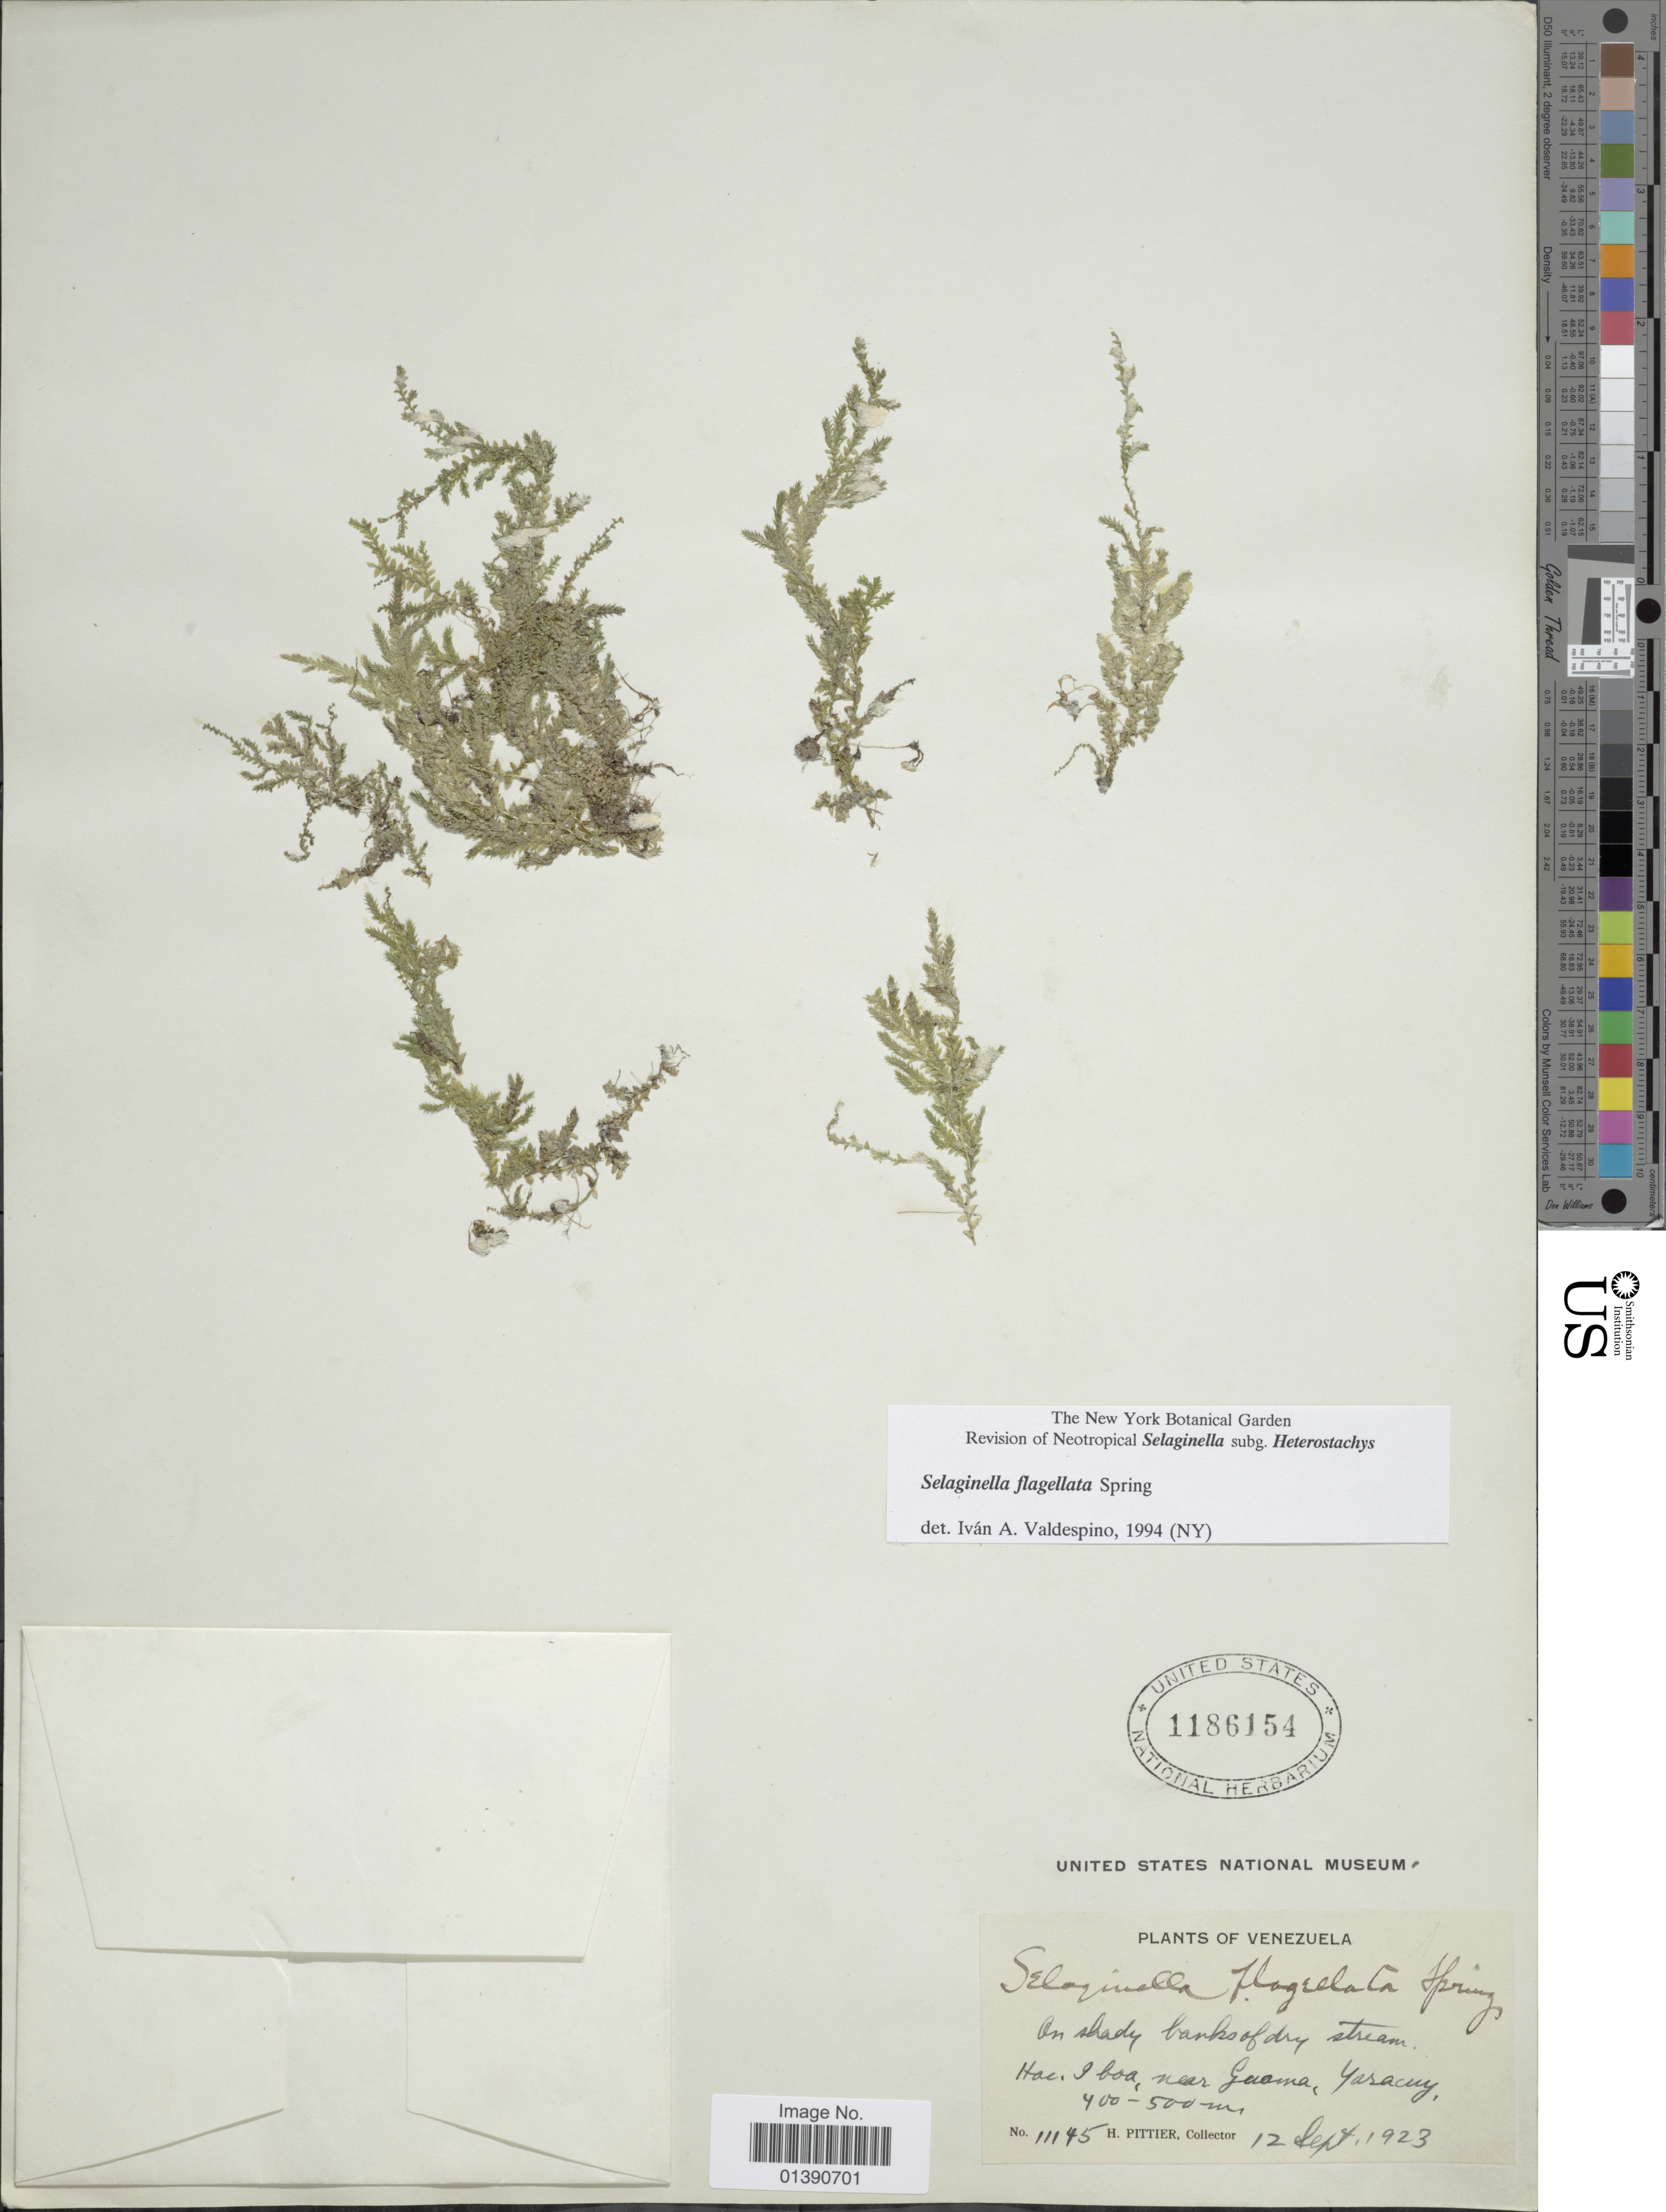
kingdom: Plantae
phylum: Tracheophyta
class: Lycopodiopsida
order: Selaginellales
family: Selaginellaceae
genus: Selaginella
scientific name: Selaginella flagellata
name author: Spring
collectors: H. F. Pittier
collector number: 11145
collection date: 1923-09-12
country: Venezuela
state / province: Yaracuy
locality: Hac. Iboa, near Guama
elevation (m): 400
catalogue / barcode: US 1186154